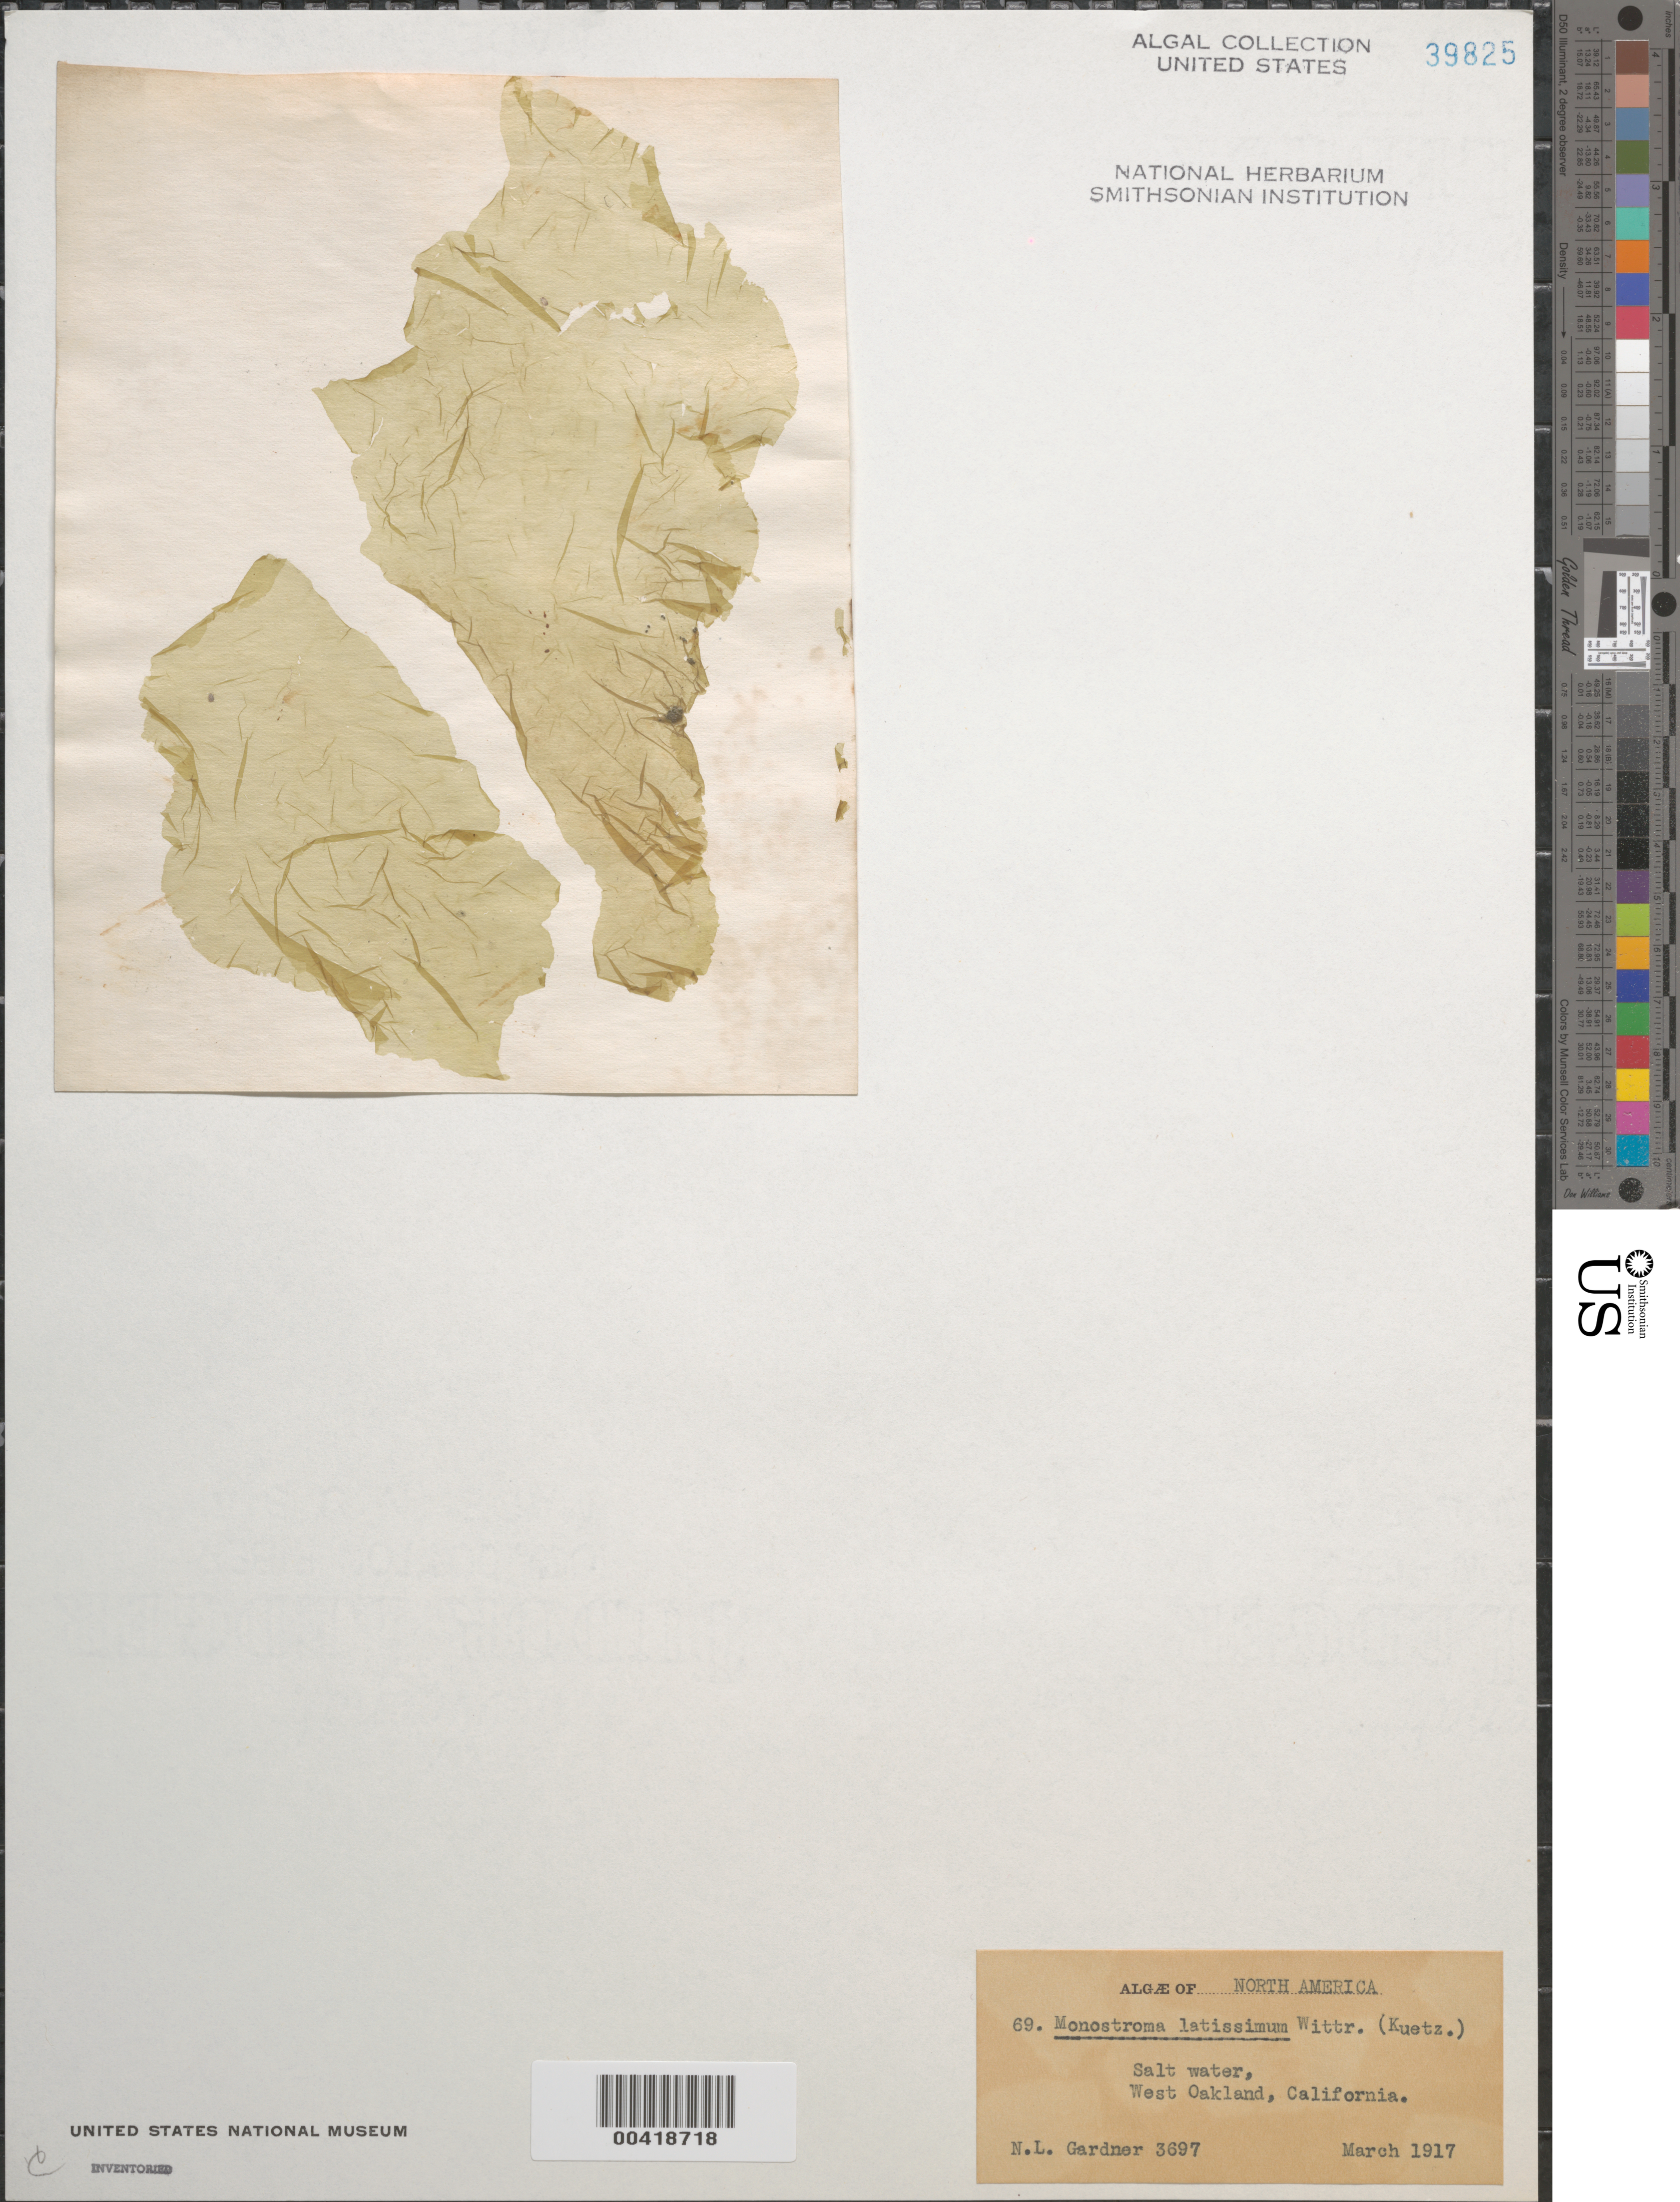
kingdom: Plantae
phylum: Chlorophyta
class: Ulvophyceae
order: Ulvales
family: Monostromataceae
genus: Monostroma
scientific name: Monostroma latissimum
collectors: N. Gardner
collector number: NLG 3697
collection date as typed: Mar 1917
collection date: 1917-03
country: United States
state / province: California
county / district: Alameda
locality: West Oakland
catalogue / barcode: US 39825